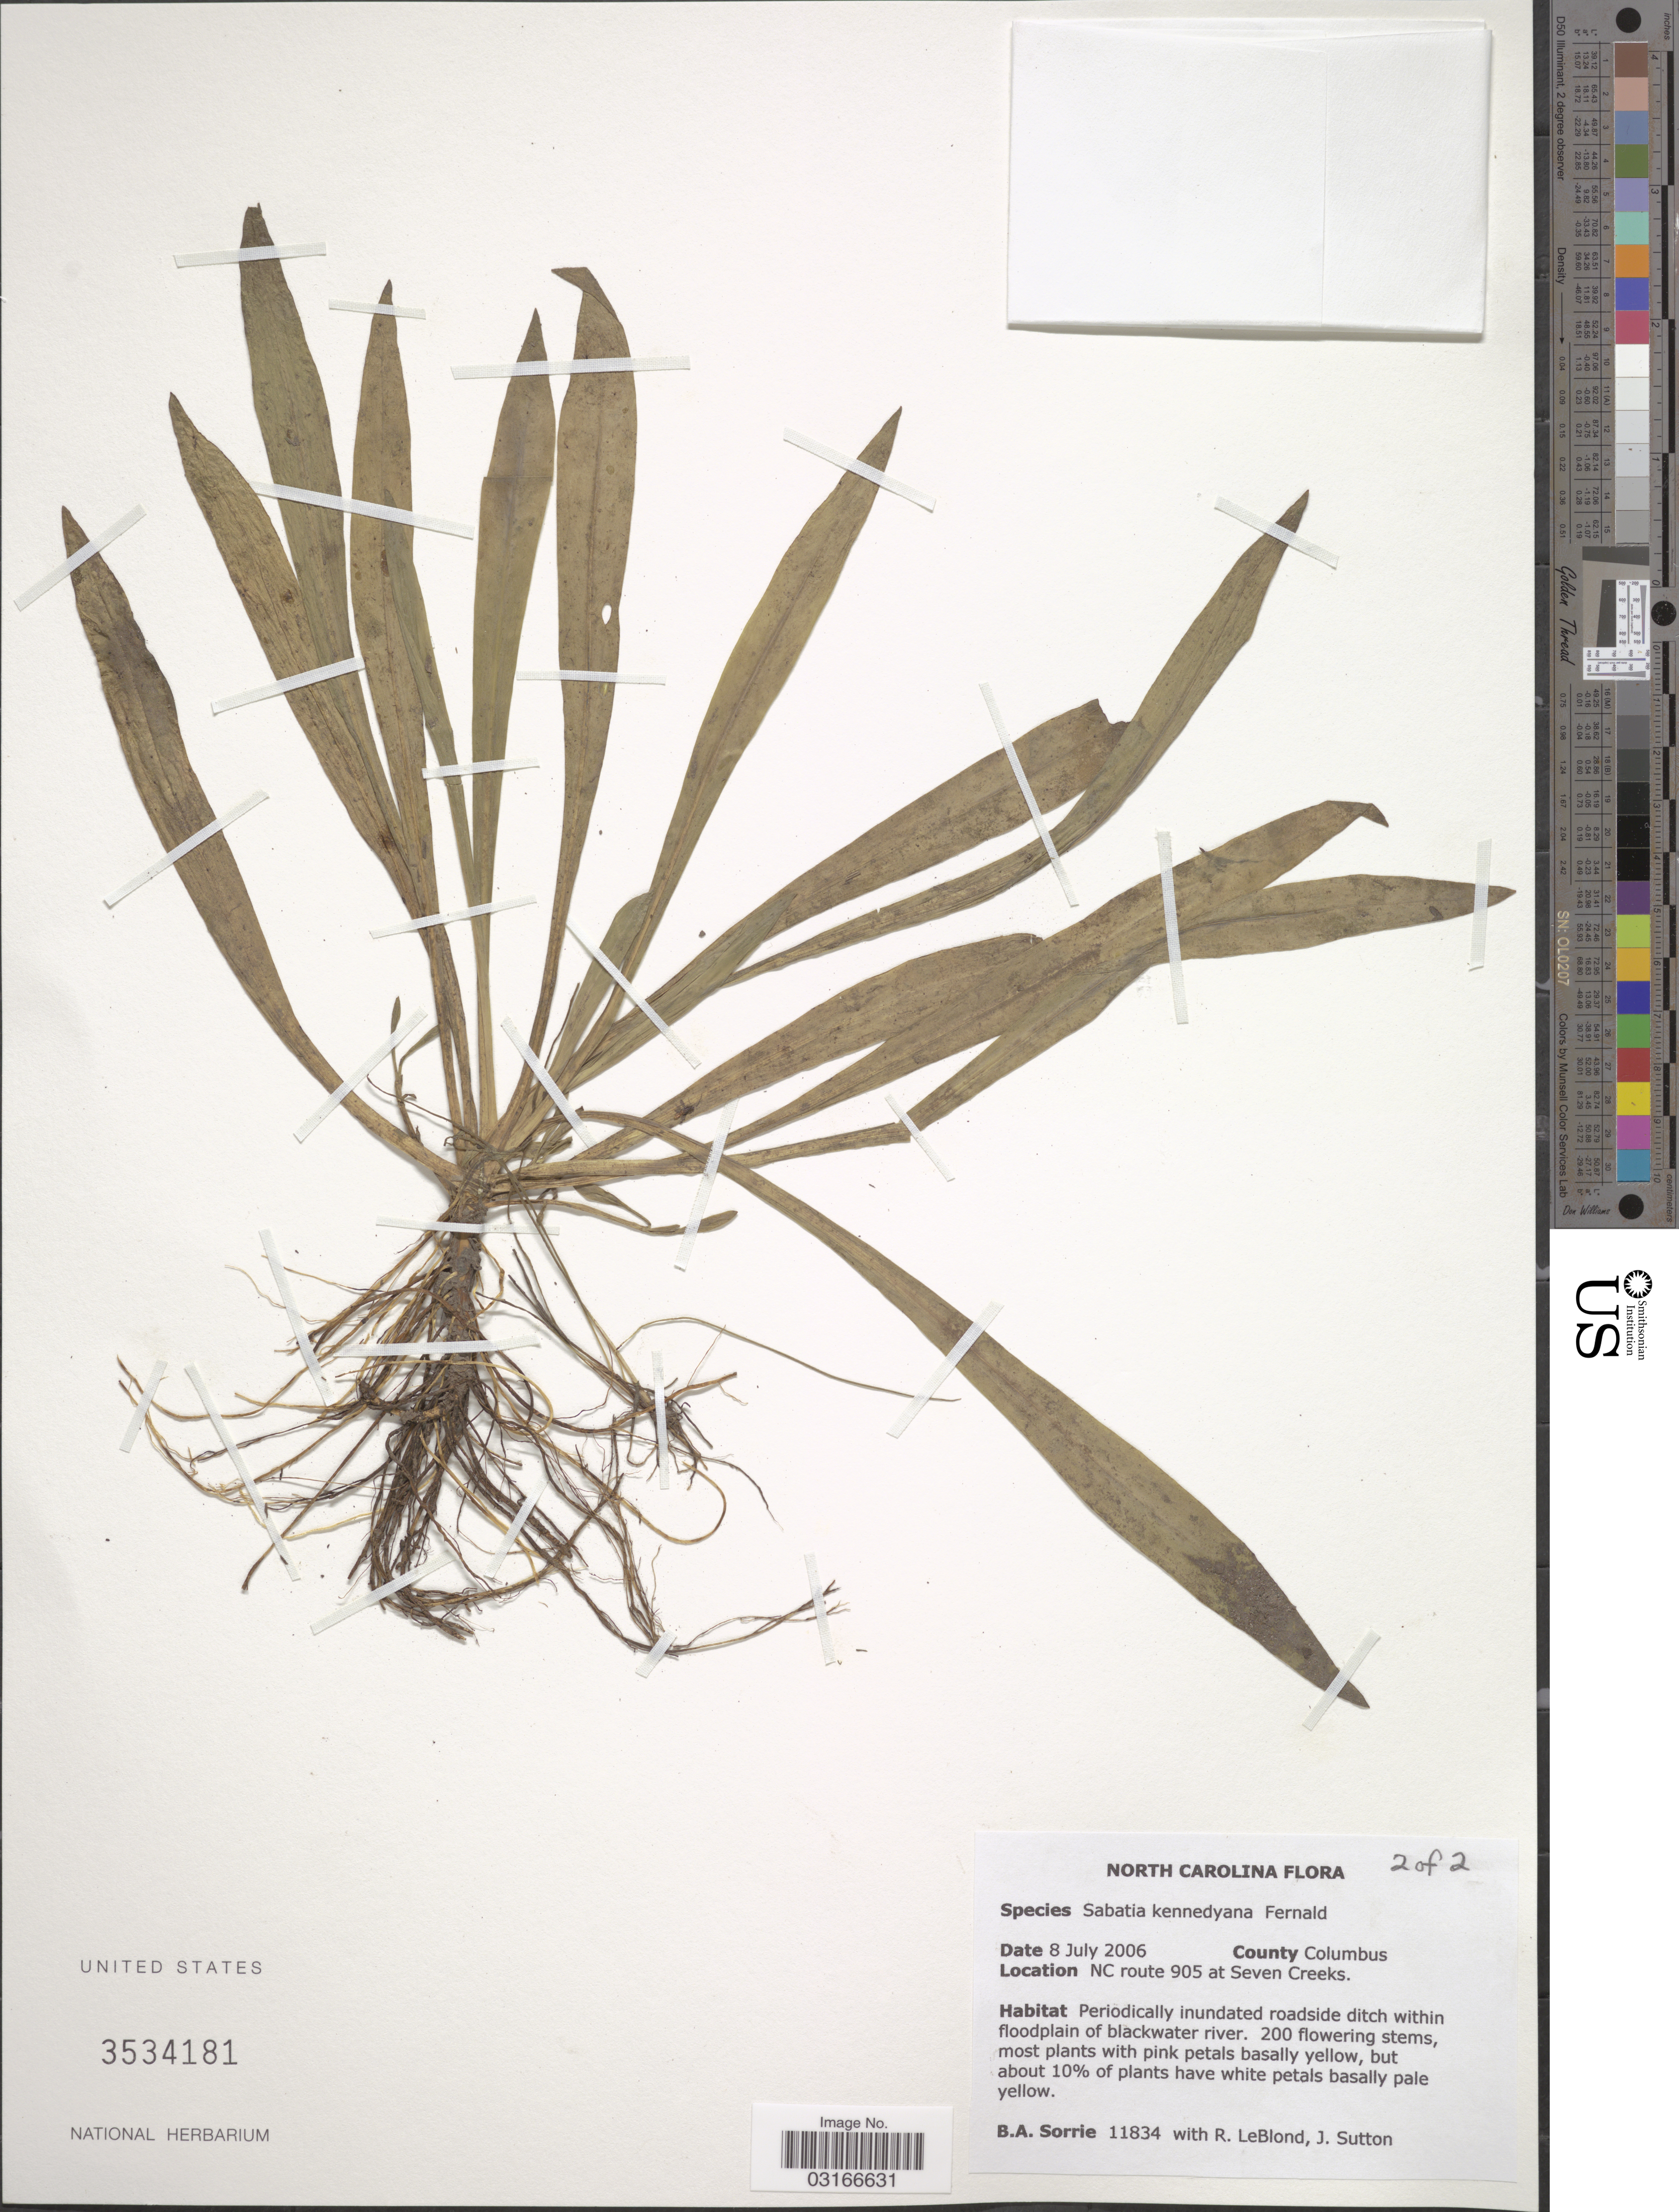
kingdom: Plantae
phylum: Tracheophyta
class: Magnoliopsida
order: Gentianales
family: Gentianaceae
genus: Sabatia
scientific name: Sabatia kennedyana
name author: Fernald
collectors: B. Sorrie, R. J. LeBlond & J. Sutton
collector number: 11834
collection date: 2006-07-08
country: United States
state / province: North Carolina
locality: County Columbus, NC route 905 at Seven Creeks.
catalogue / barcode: US 3534181